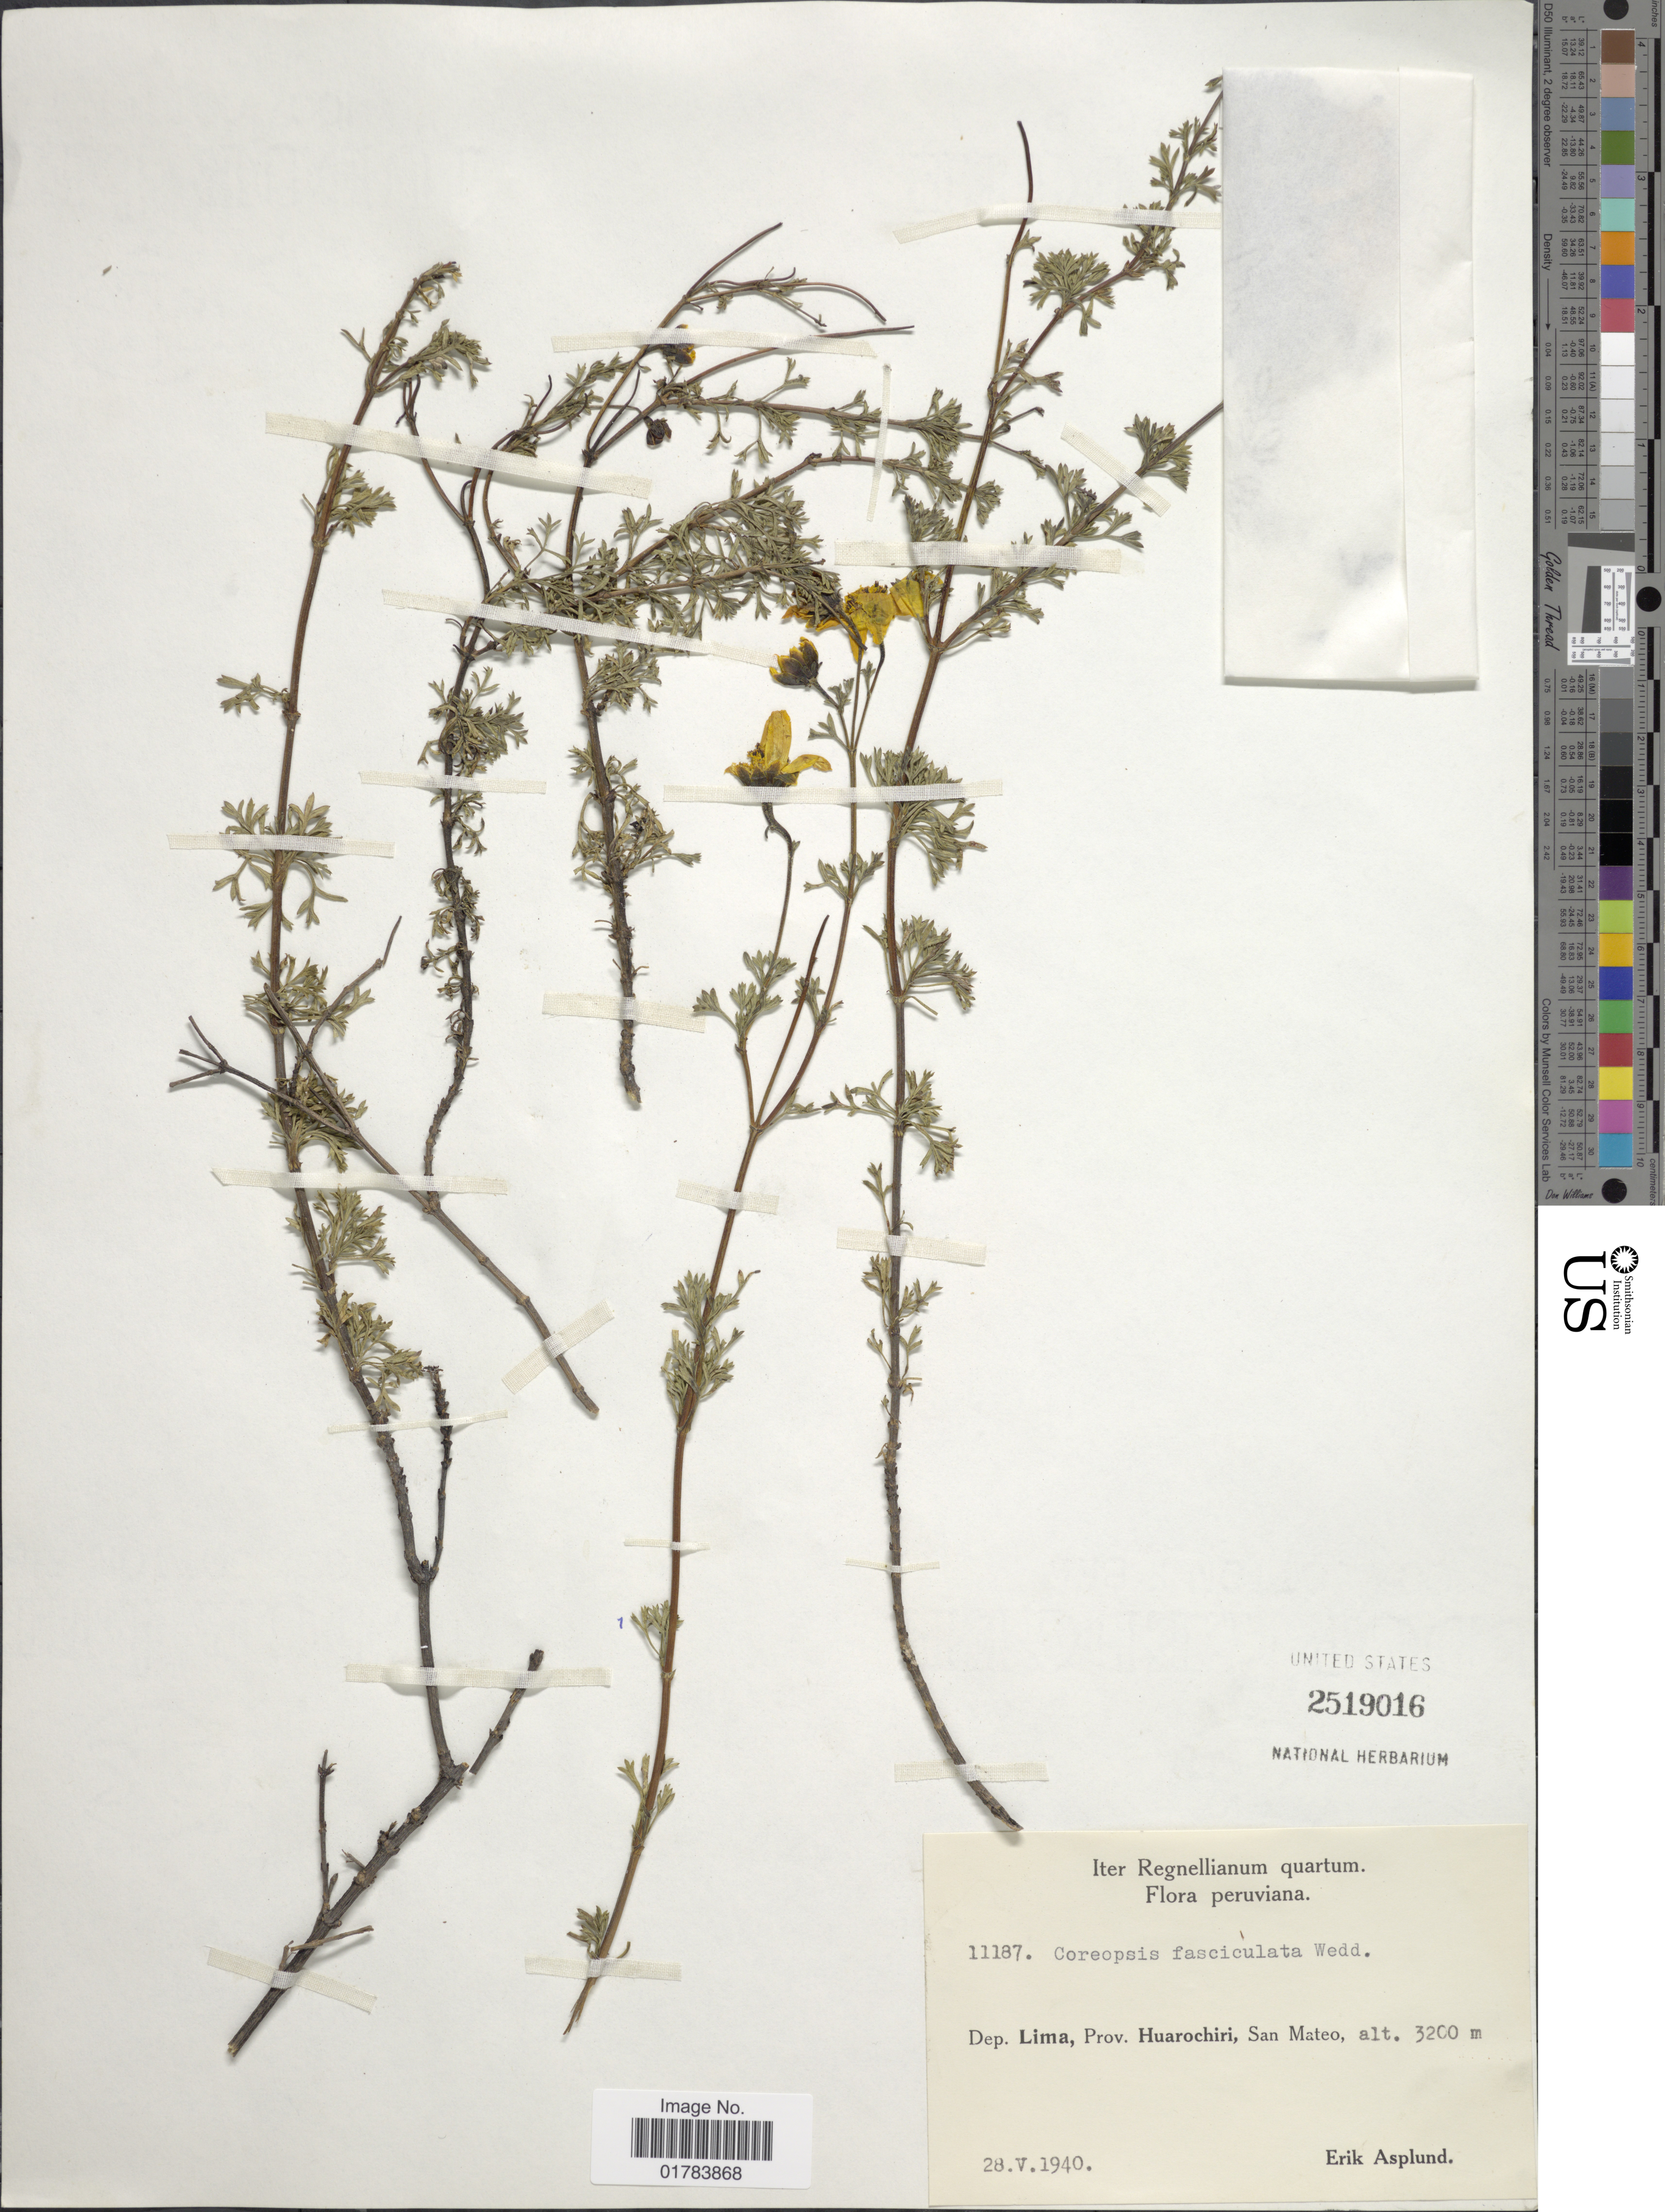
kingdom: Plantae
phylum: Tracheophyta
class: Magnoliopsida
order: Asterales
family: Asteraceae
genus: Coreopsis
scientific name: Coreopsis fasciculata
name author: Wedd.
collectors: E. Asplund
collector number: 11187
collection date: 1940-05-28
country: Peru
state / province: Lima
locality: Prov. Huarochiri, San Mateo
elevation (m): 3200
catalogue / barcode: US 2519016